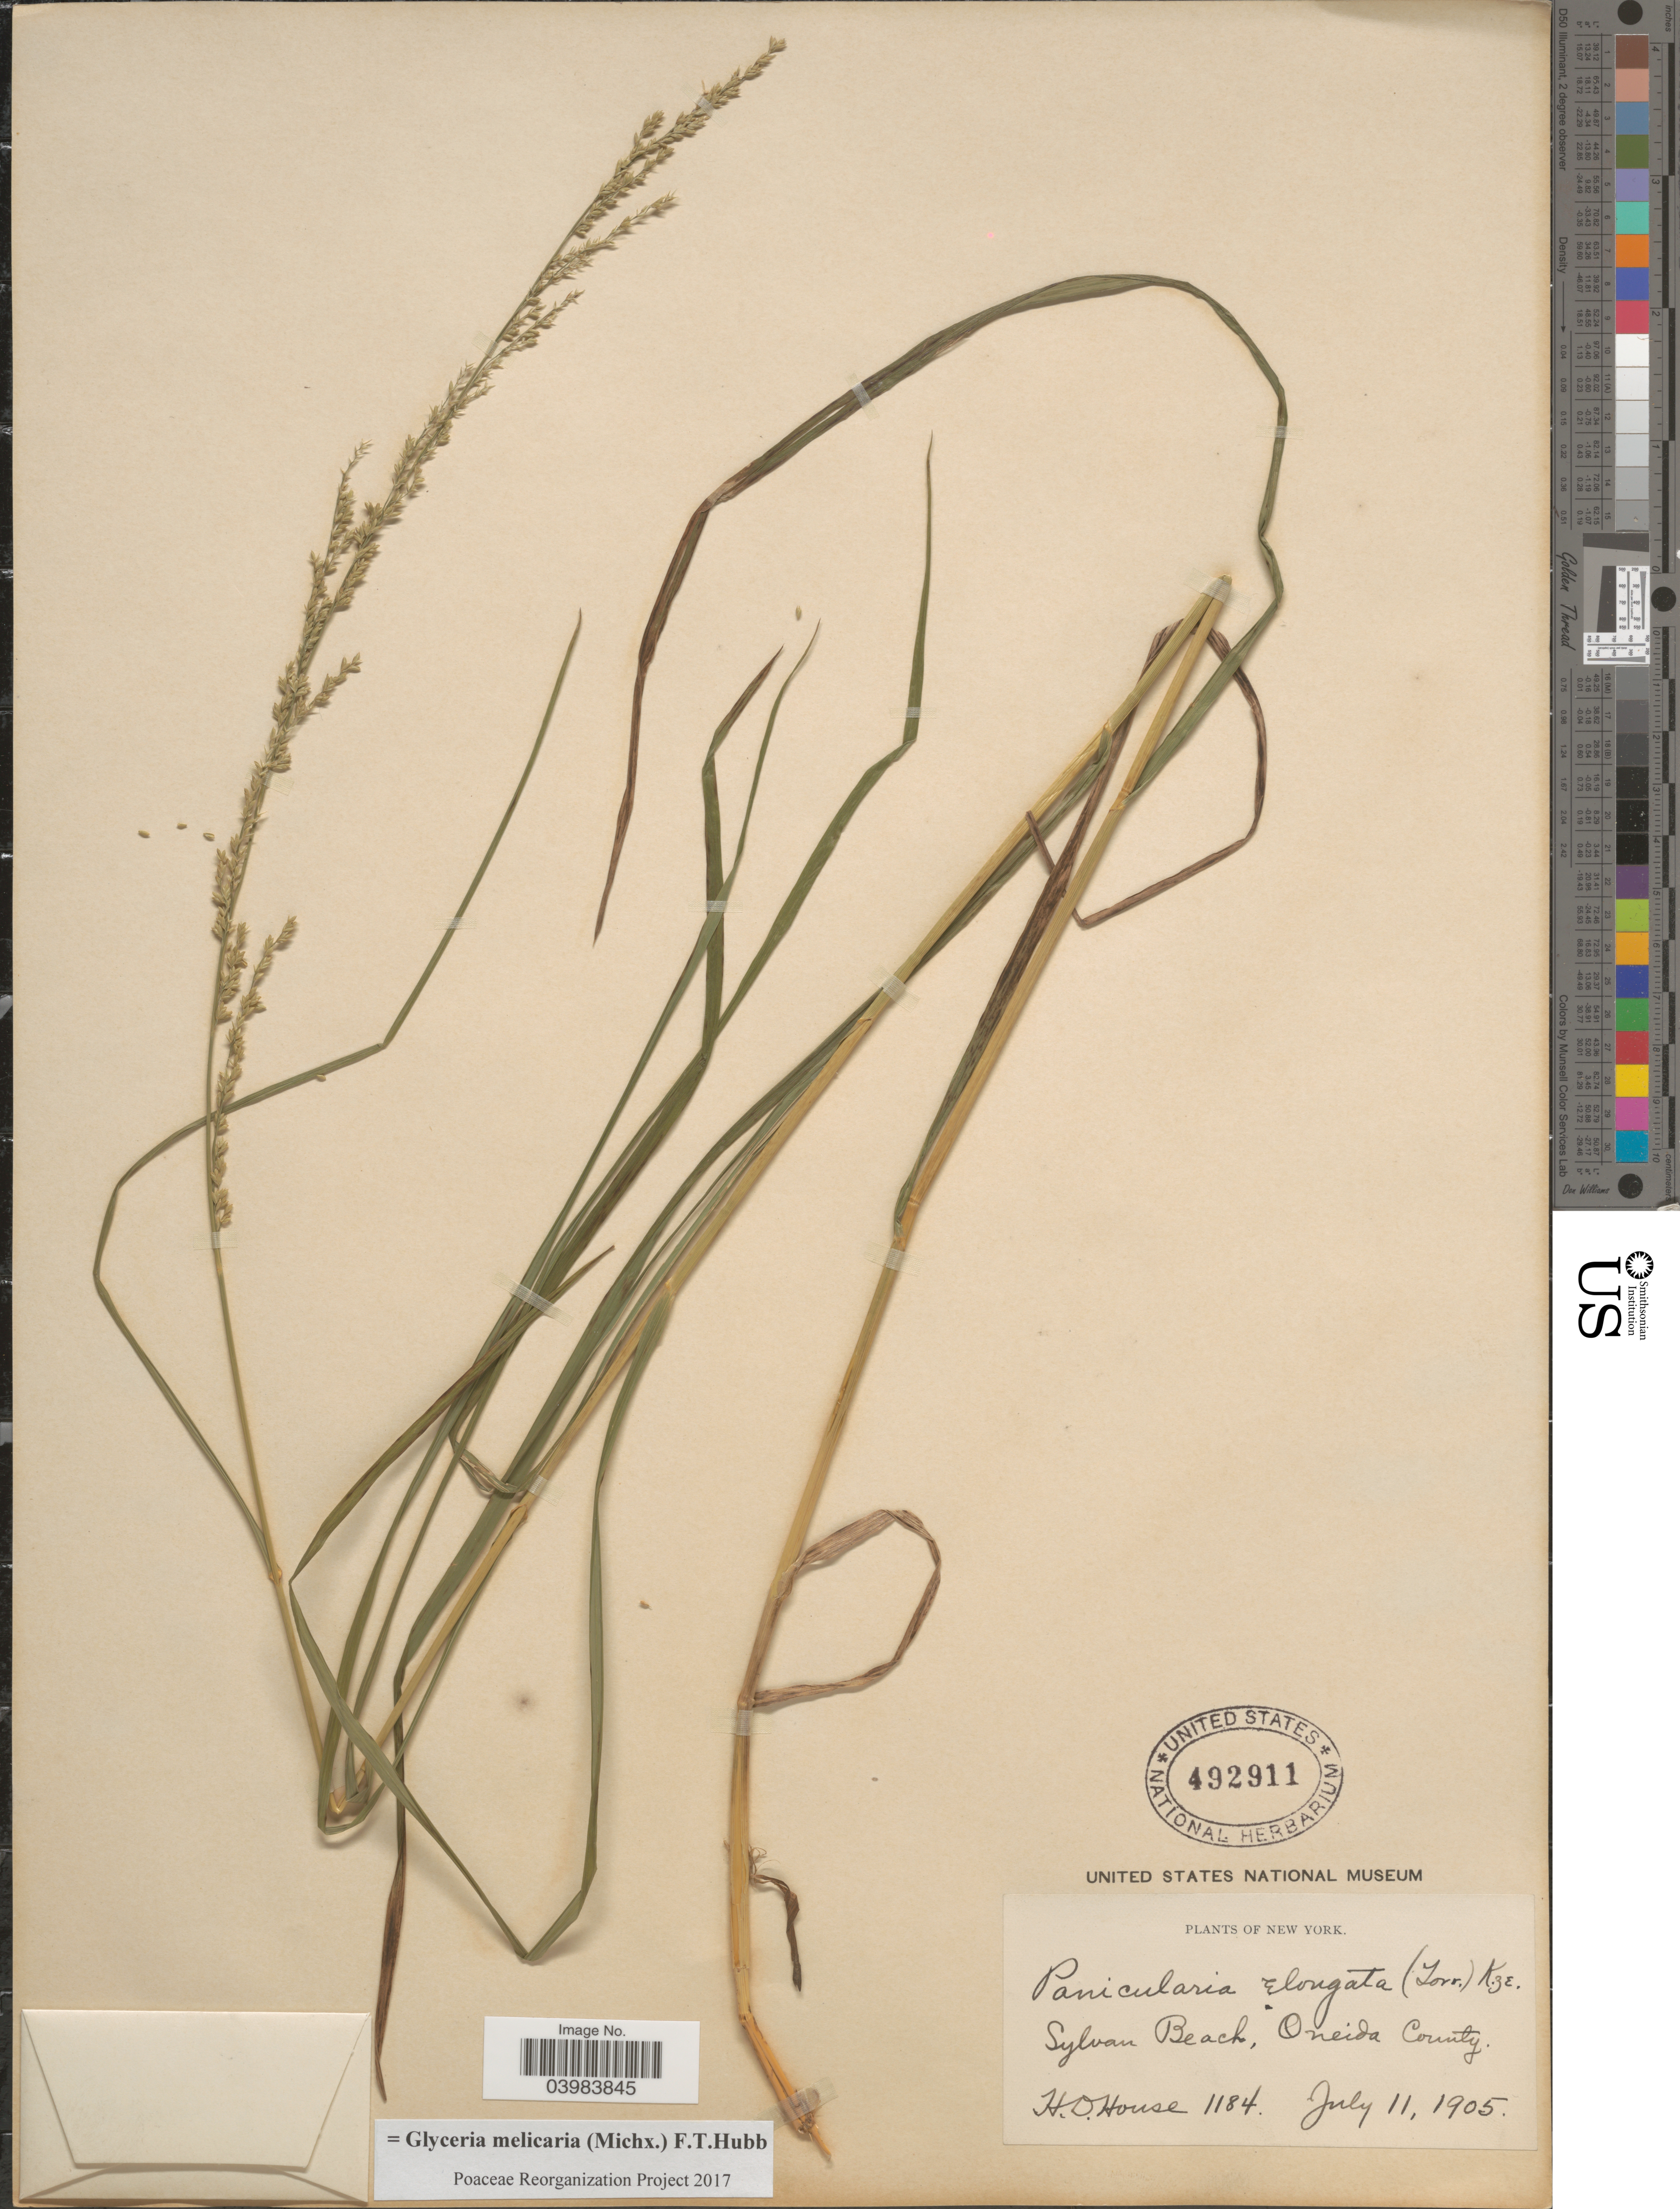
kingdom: Plantae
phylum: Tracheophyta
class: Liliopsida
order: Poales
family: Poaceae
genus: Glyceria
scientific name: Glyceria melicaria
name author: (Michx.) F.T. Hubb.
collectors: H. D. House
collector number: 1184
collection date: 1905-07-11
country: United States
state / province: New York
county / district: Oneida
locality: Sylvan Beach, Oneida County.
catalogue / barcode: US 492911